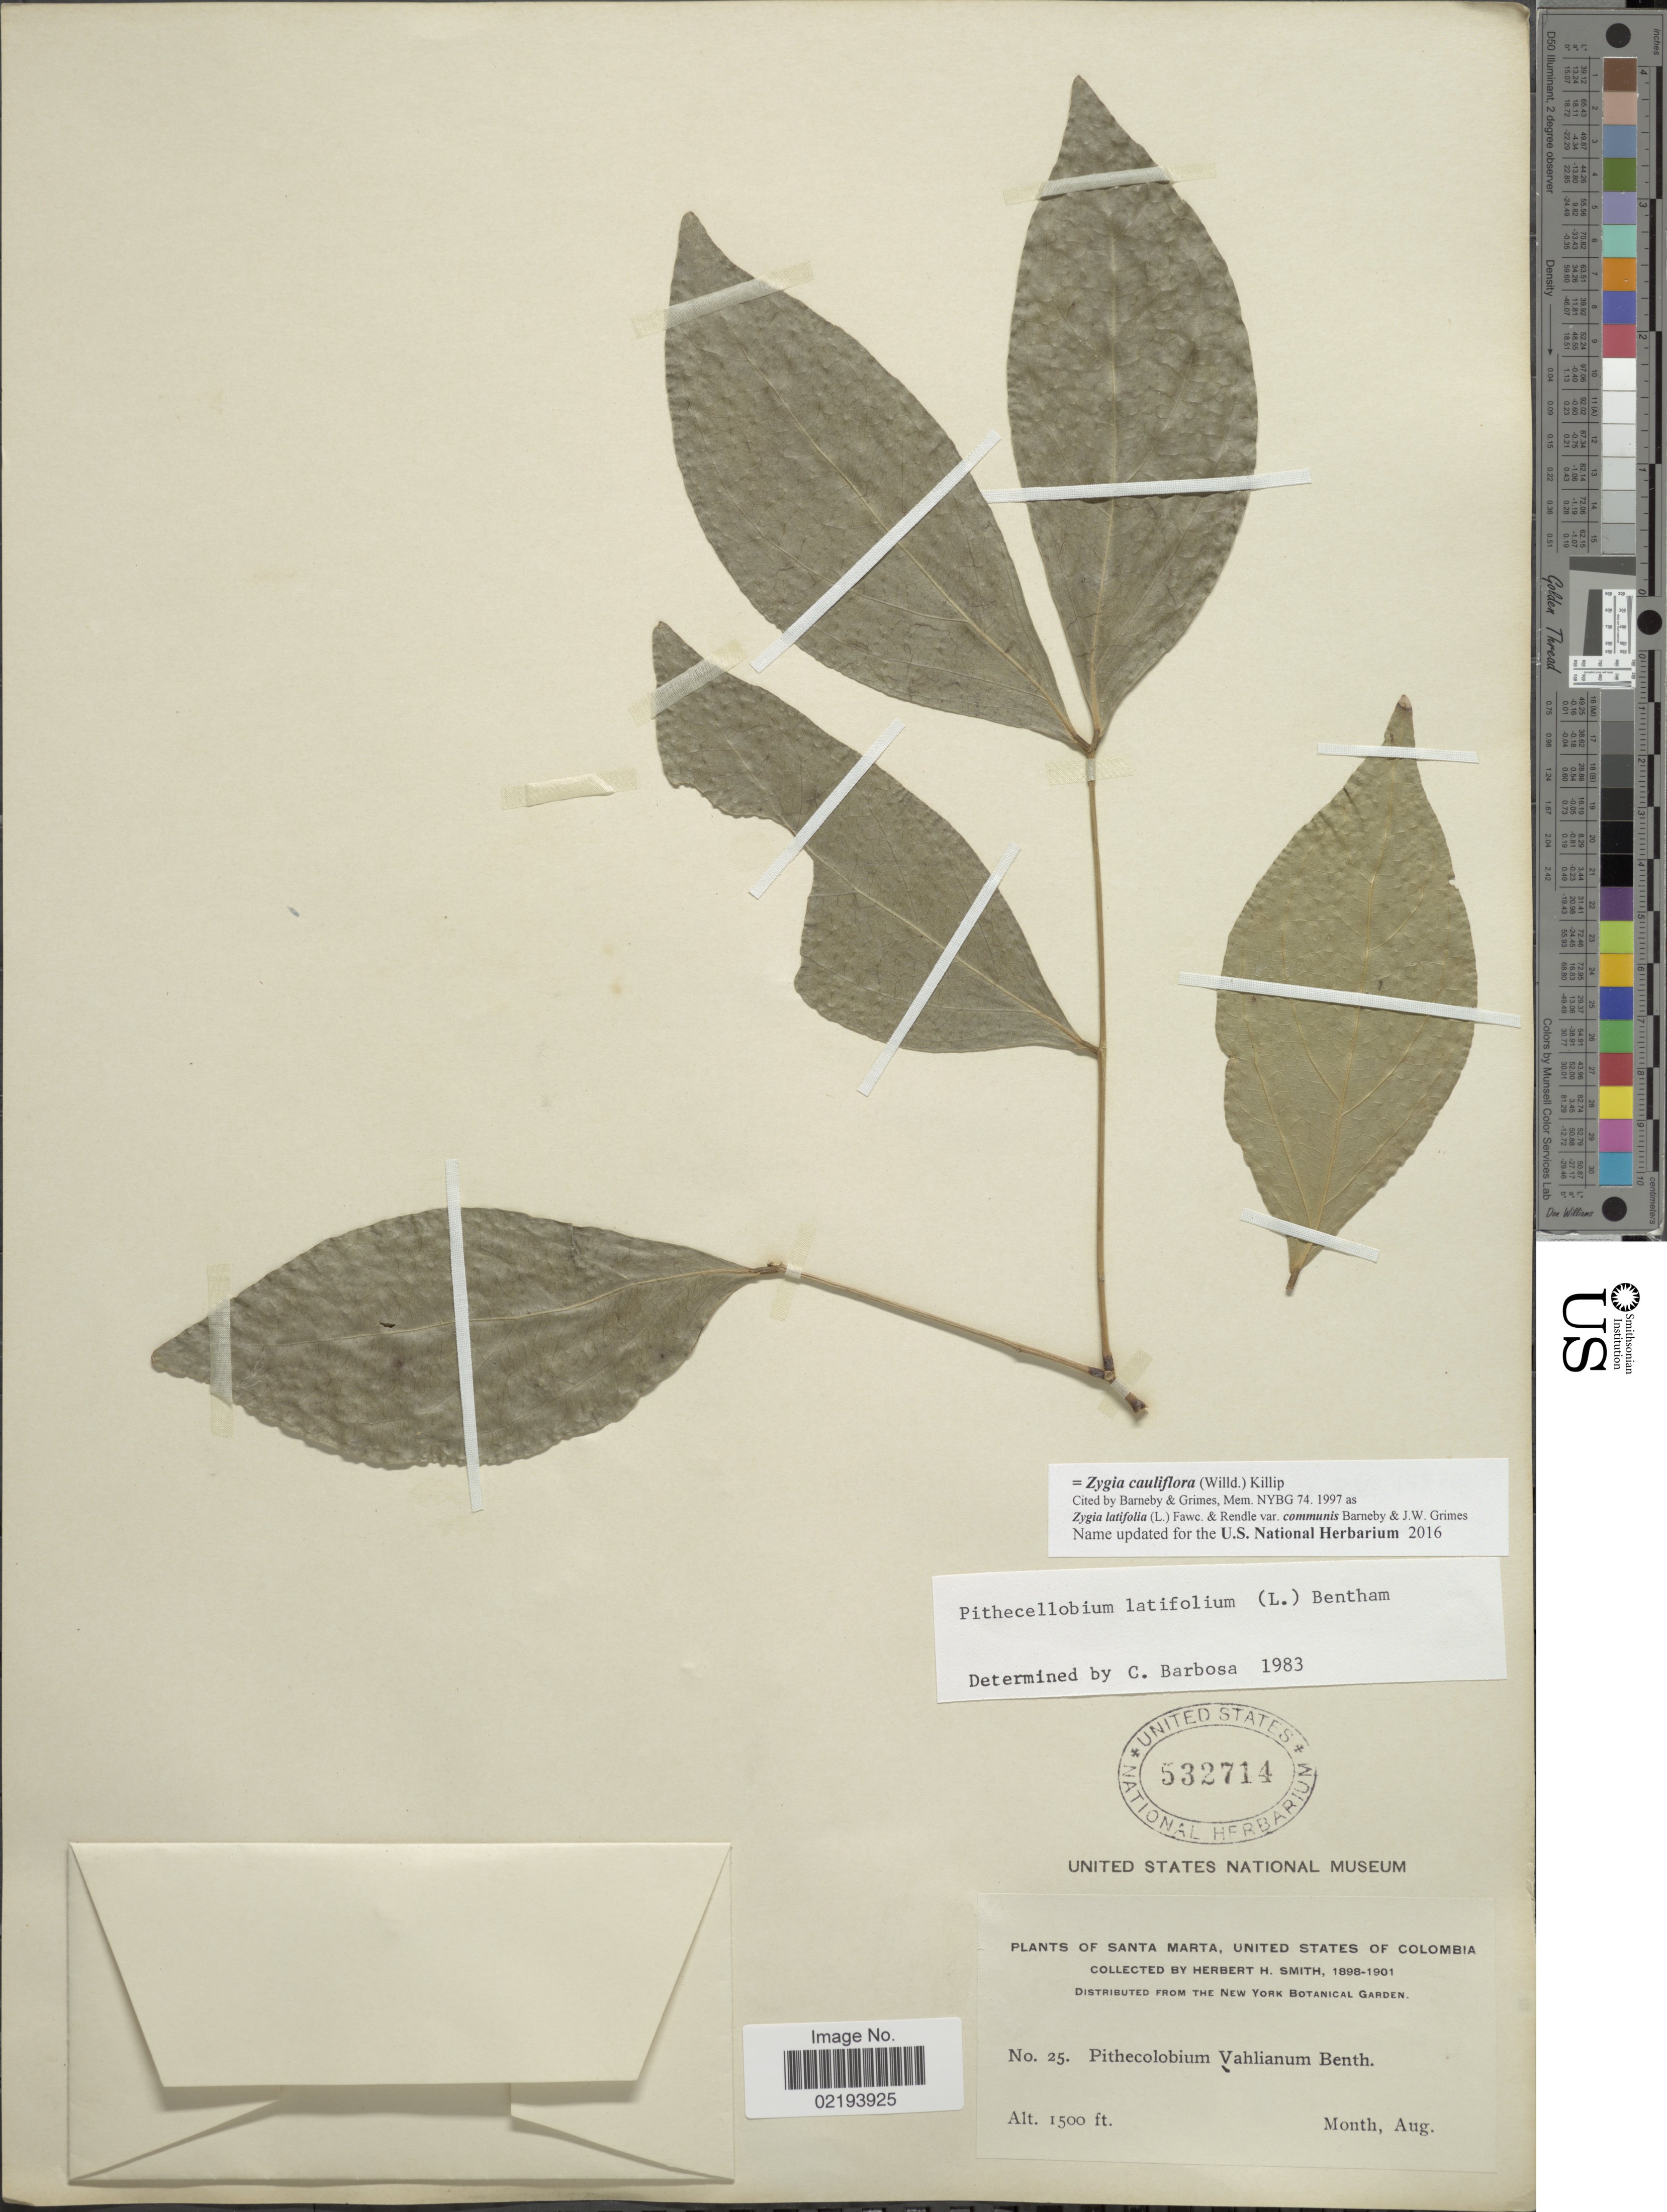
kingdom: Plantae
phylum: Tracheophyta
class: Magnoliopsida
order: Fabales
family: Fabaceae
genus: Zygia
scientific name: Zygia cauliflora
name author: (Willd.) Killip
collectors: Herbert H. Smith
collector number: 25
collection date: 1898-08/1901-08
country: Colombia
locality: Santa Marta, United States of Colombia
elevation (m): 457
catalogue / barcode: US 532714